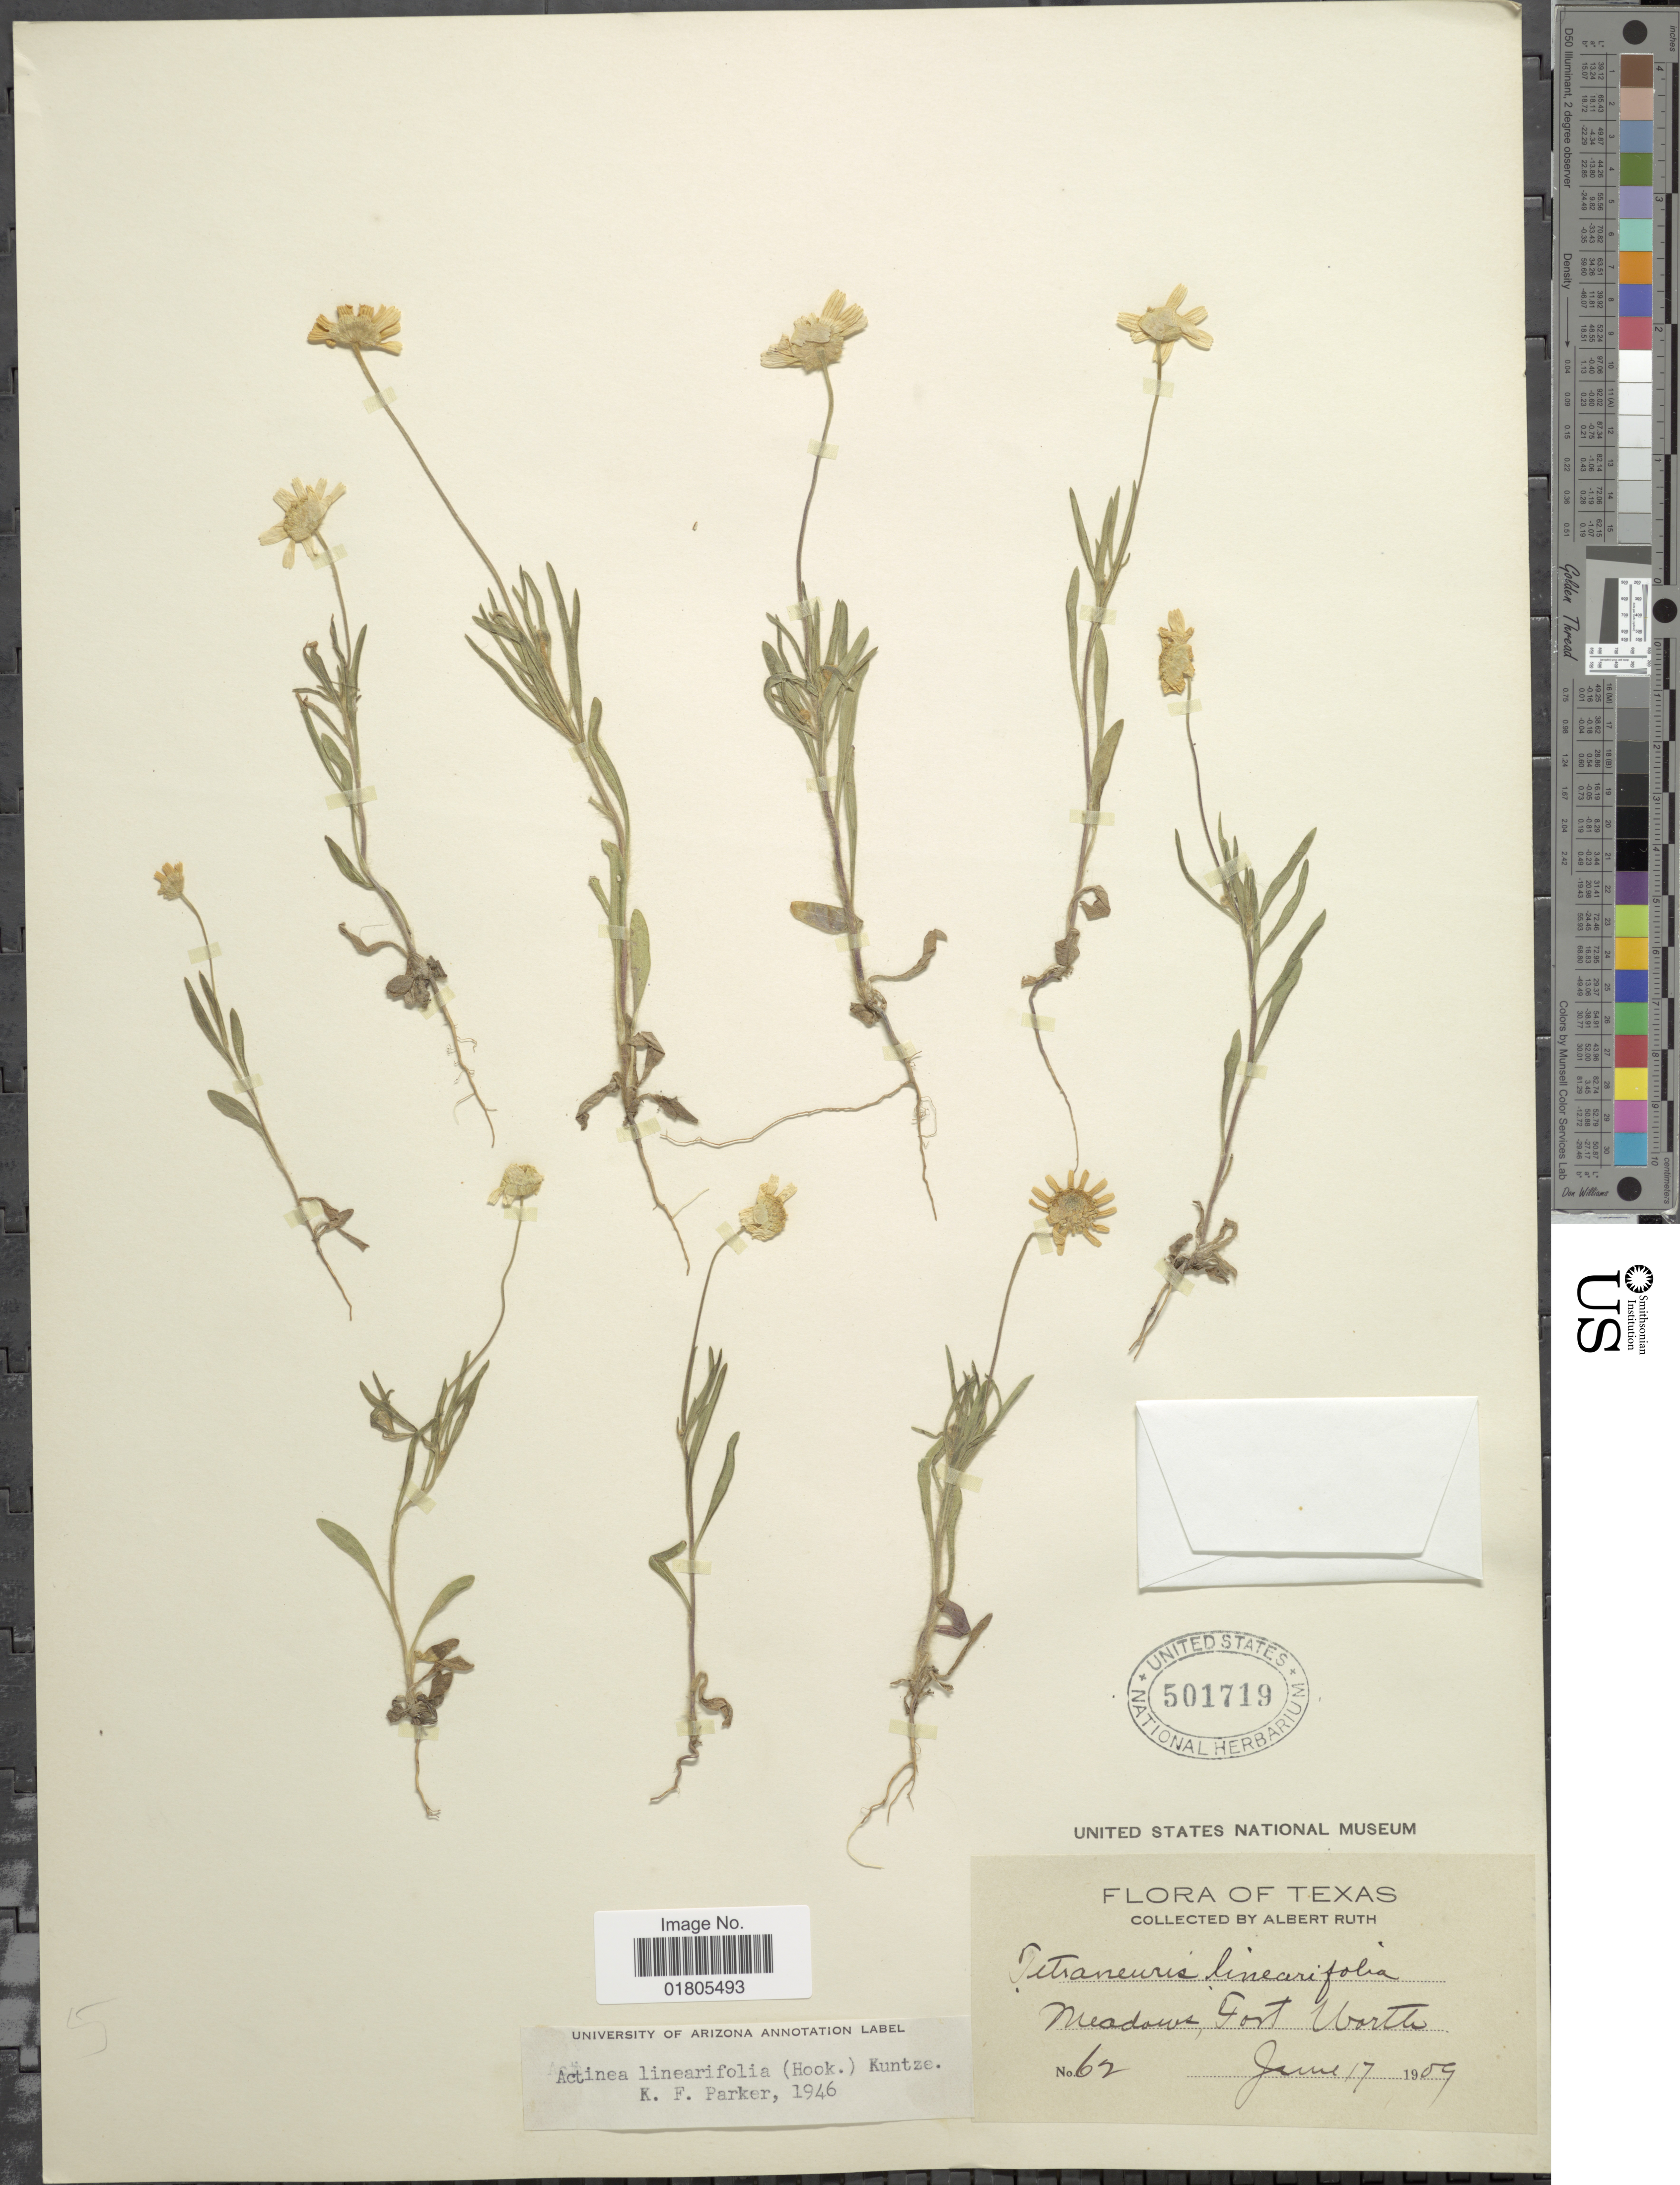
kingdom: Plantae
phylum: Tracheophyta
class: Magnoliopsida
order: Asterales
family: Asteraceae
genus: Actinea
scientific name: Actinea linearifolia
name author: (Hook.) Kuntze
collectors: A. Ruth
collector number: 62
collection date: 1909-06-17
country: United States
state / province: Texas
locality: Meadow, Fort Worth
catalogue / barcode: US 501719